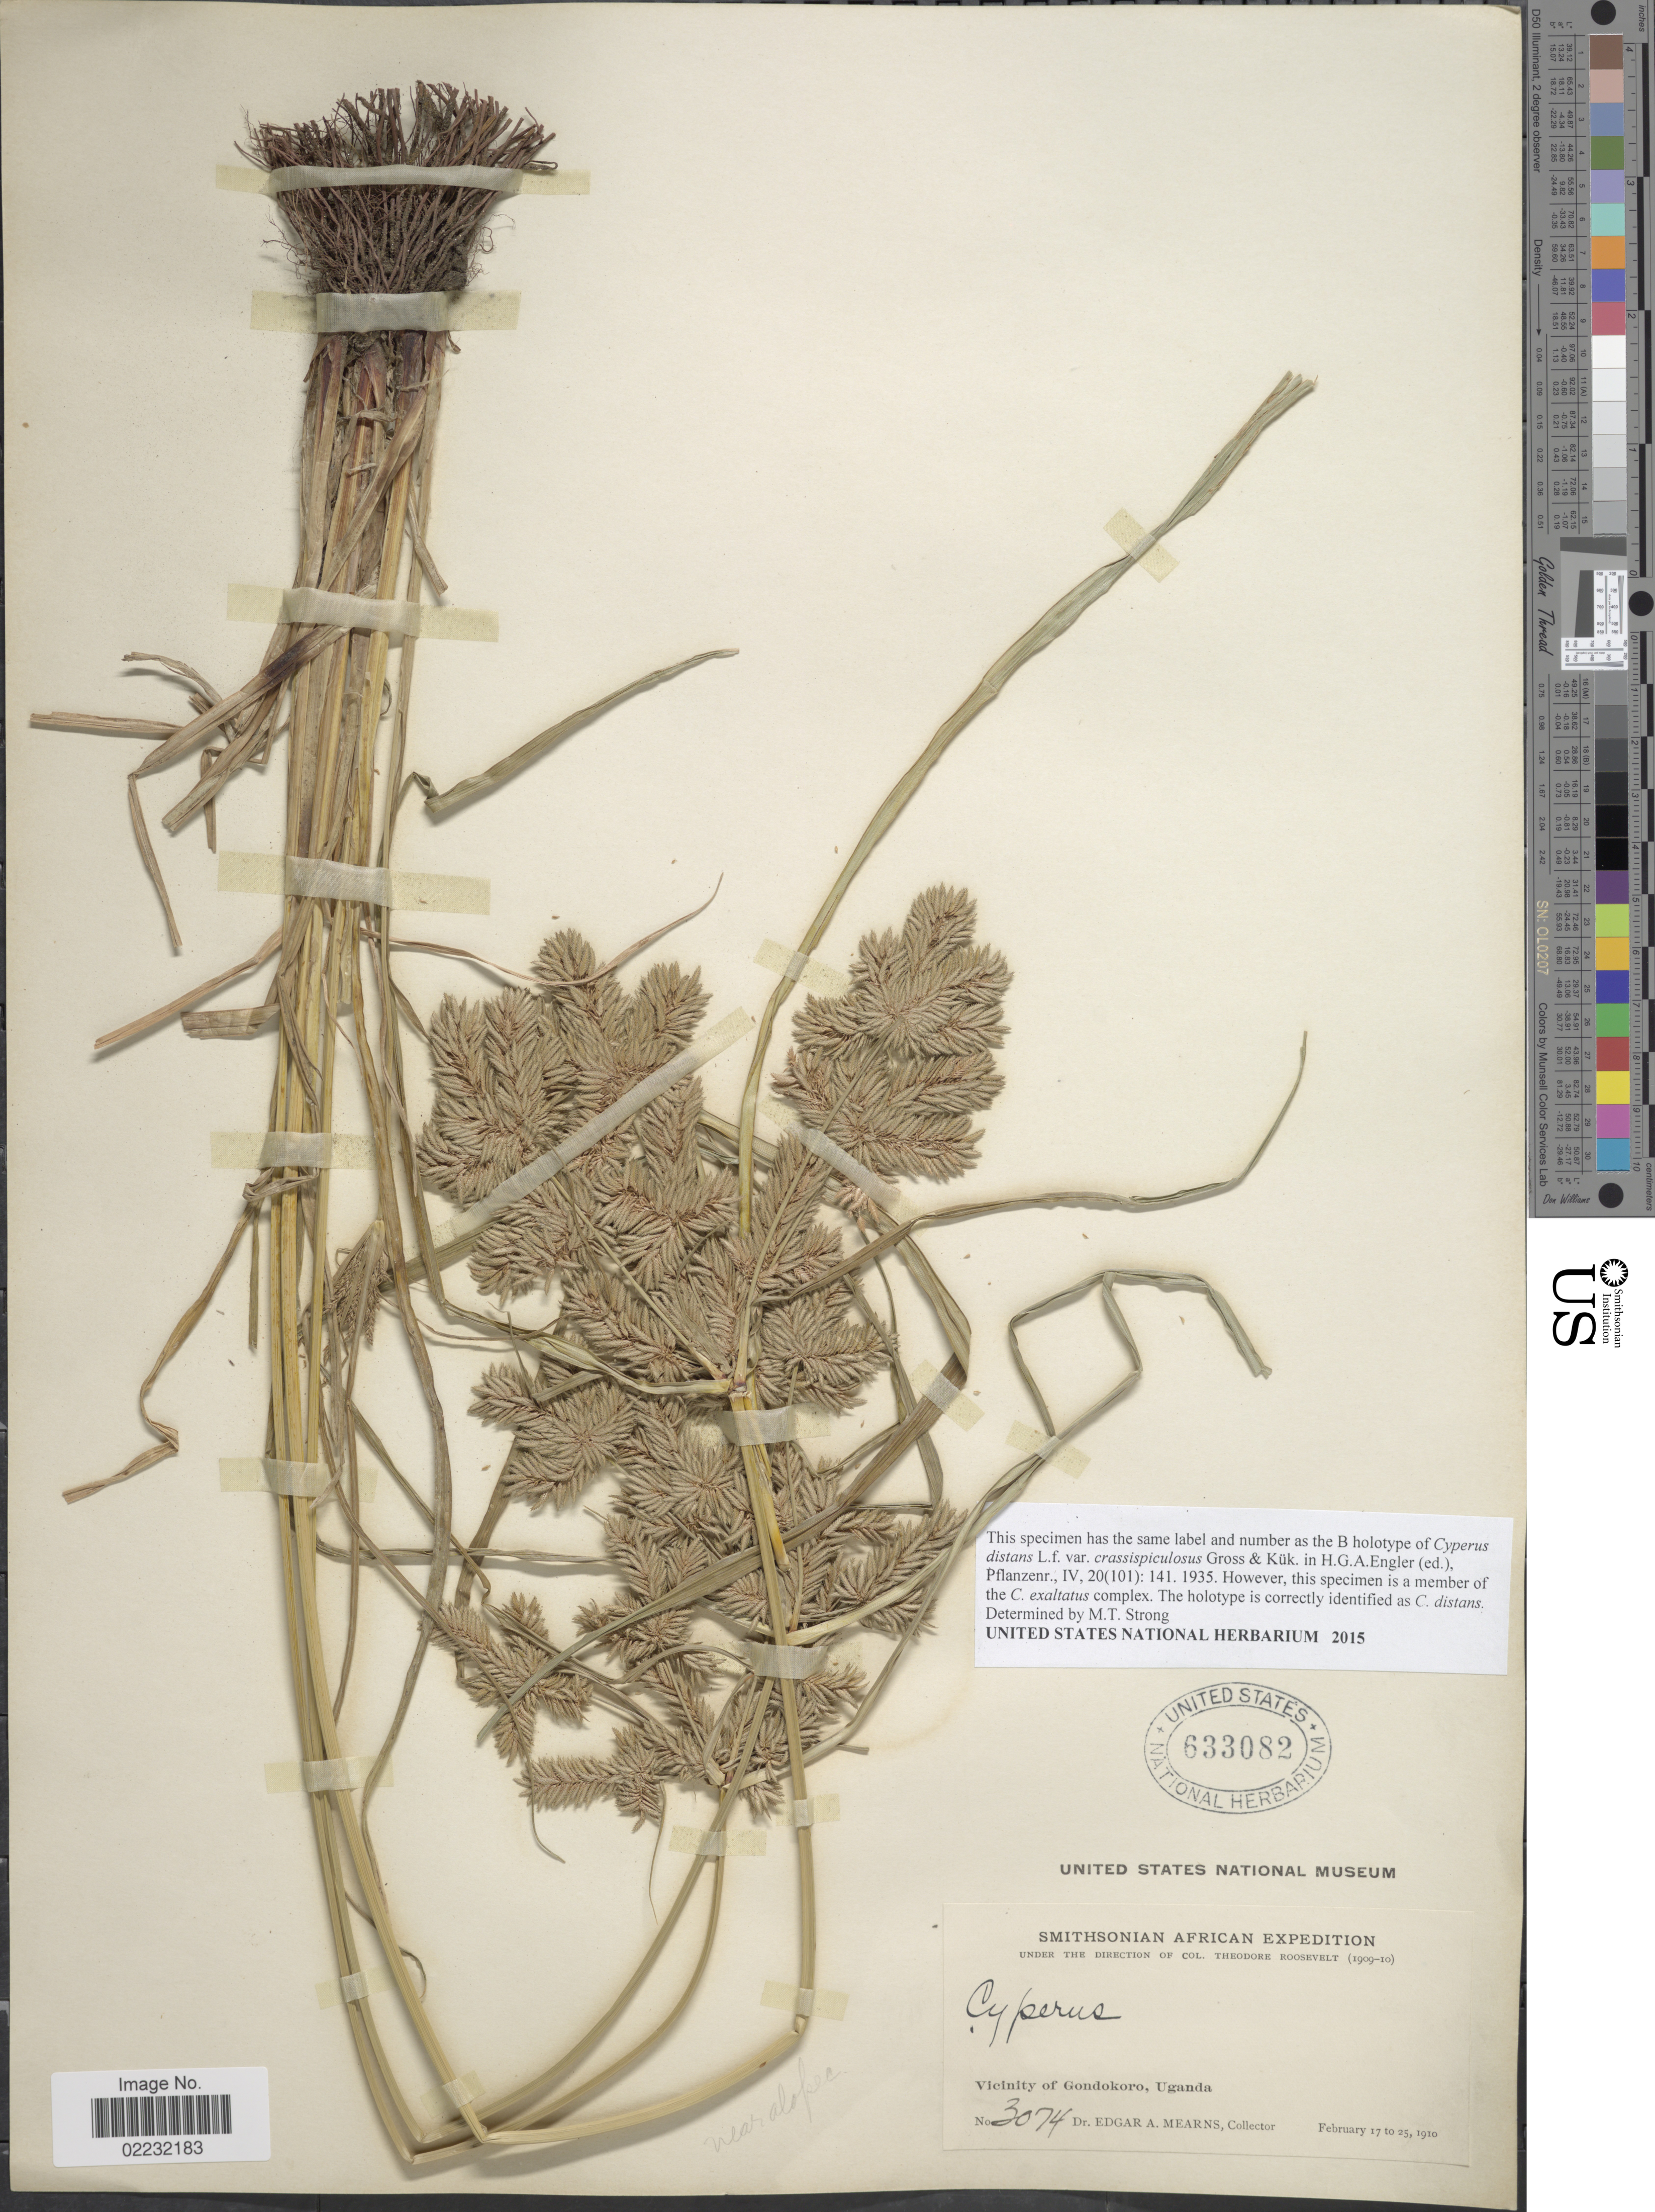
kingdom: Plantae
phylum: Tracheophyta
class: Liliopsida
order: Poales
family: Cyperaceae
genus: Cyperus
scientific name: Cyperus sp.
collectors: E. A. Mearns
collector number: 3074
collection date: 1910-02-17/1910-02-25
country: Uganda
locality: Vicinity of Gondokoro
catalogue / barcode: US 633082